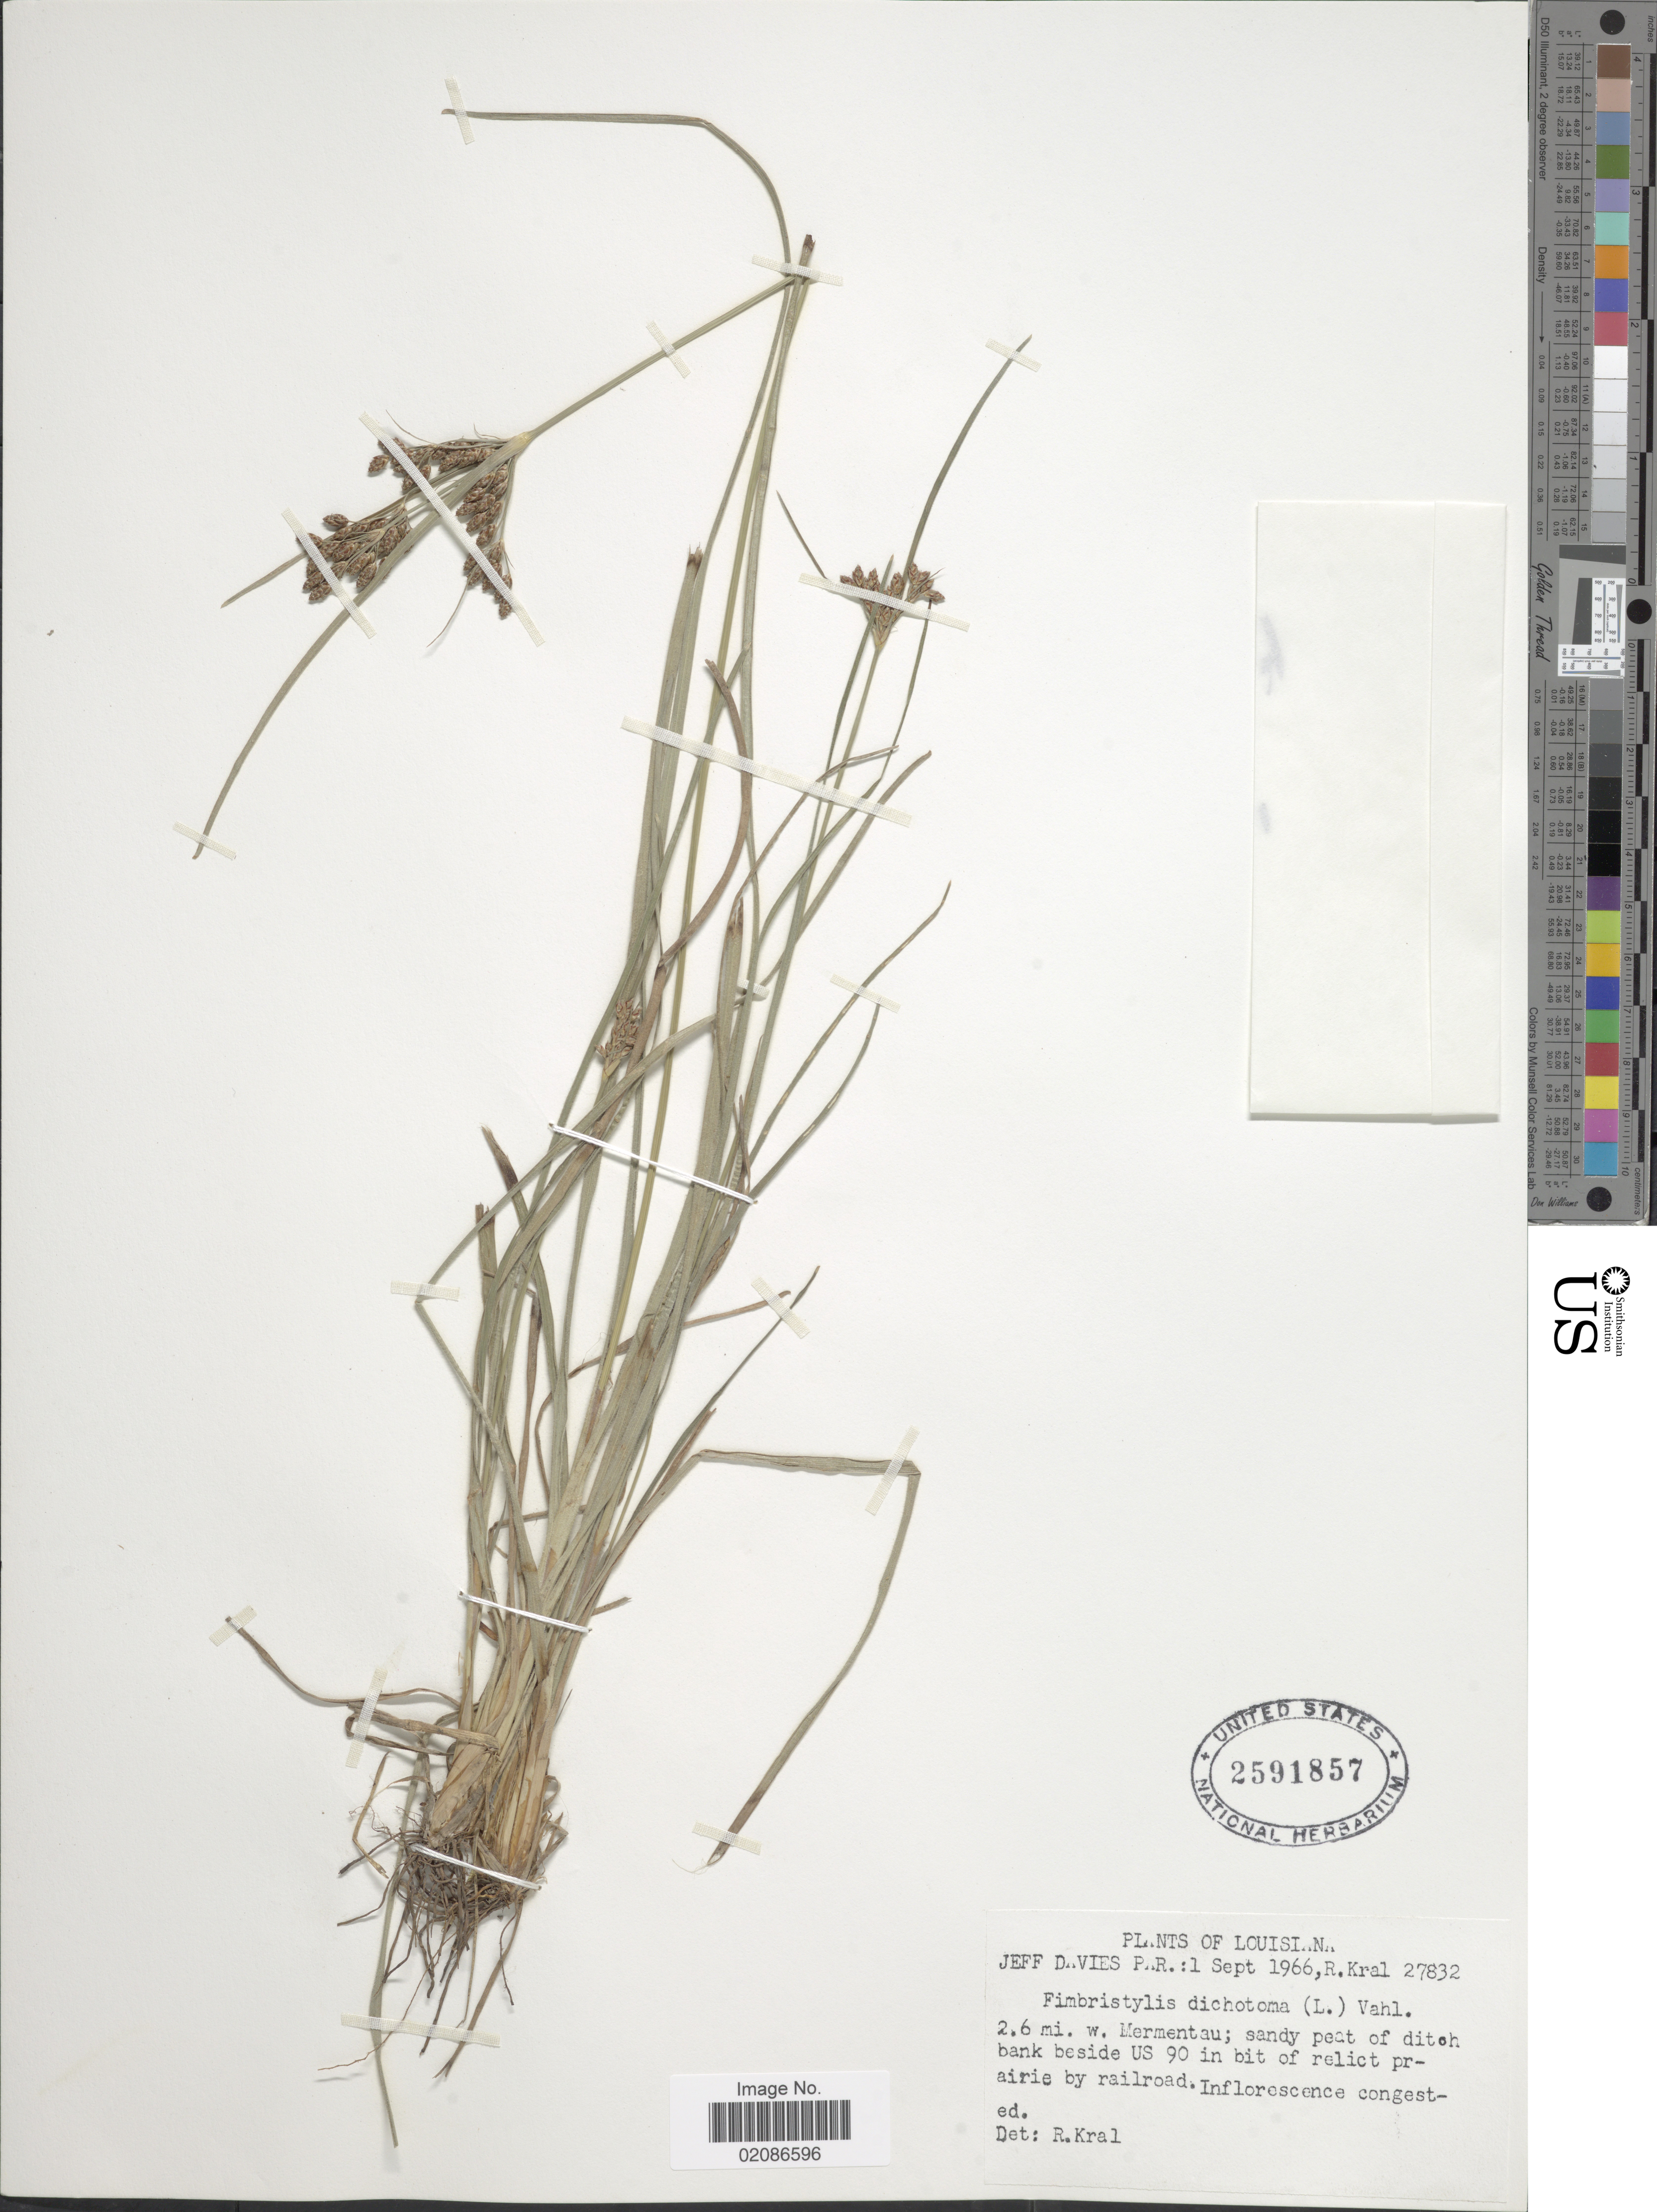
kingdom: Plantae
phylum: Tracheophyta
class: Liliopsida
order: Poales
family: Cyperaceae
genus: Fimbristylis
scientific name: Fimbristylis dichotoma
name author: (L.) Vahl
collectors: R. Kral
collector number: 27832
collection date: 1966-09-01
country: United States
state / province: Louisiana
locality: Jeff Davies Par: 2.6 mi. w. Mermentau; sandy peat of ditch bank side US 90 in bit of relict prairie by railroad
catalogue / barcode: US 2591857